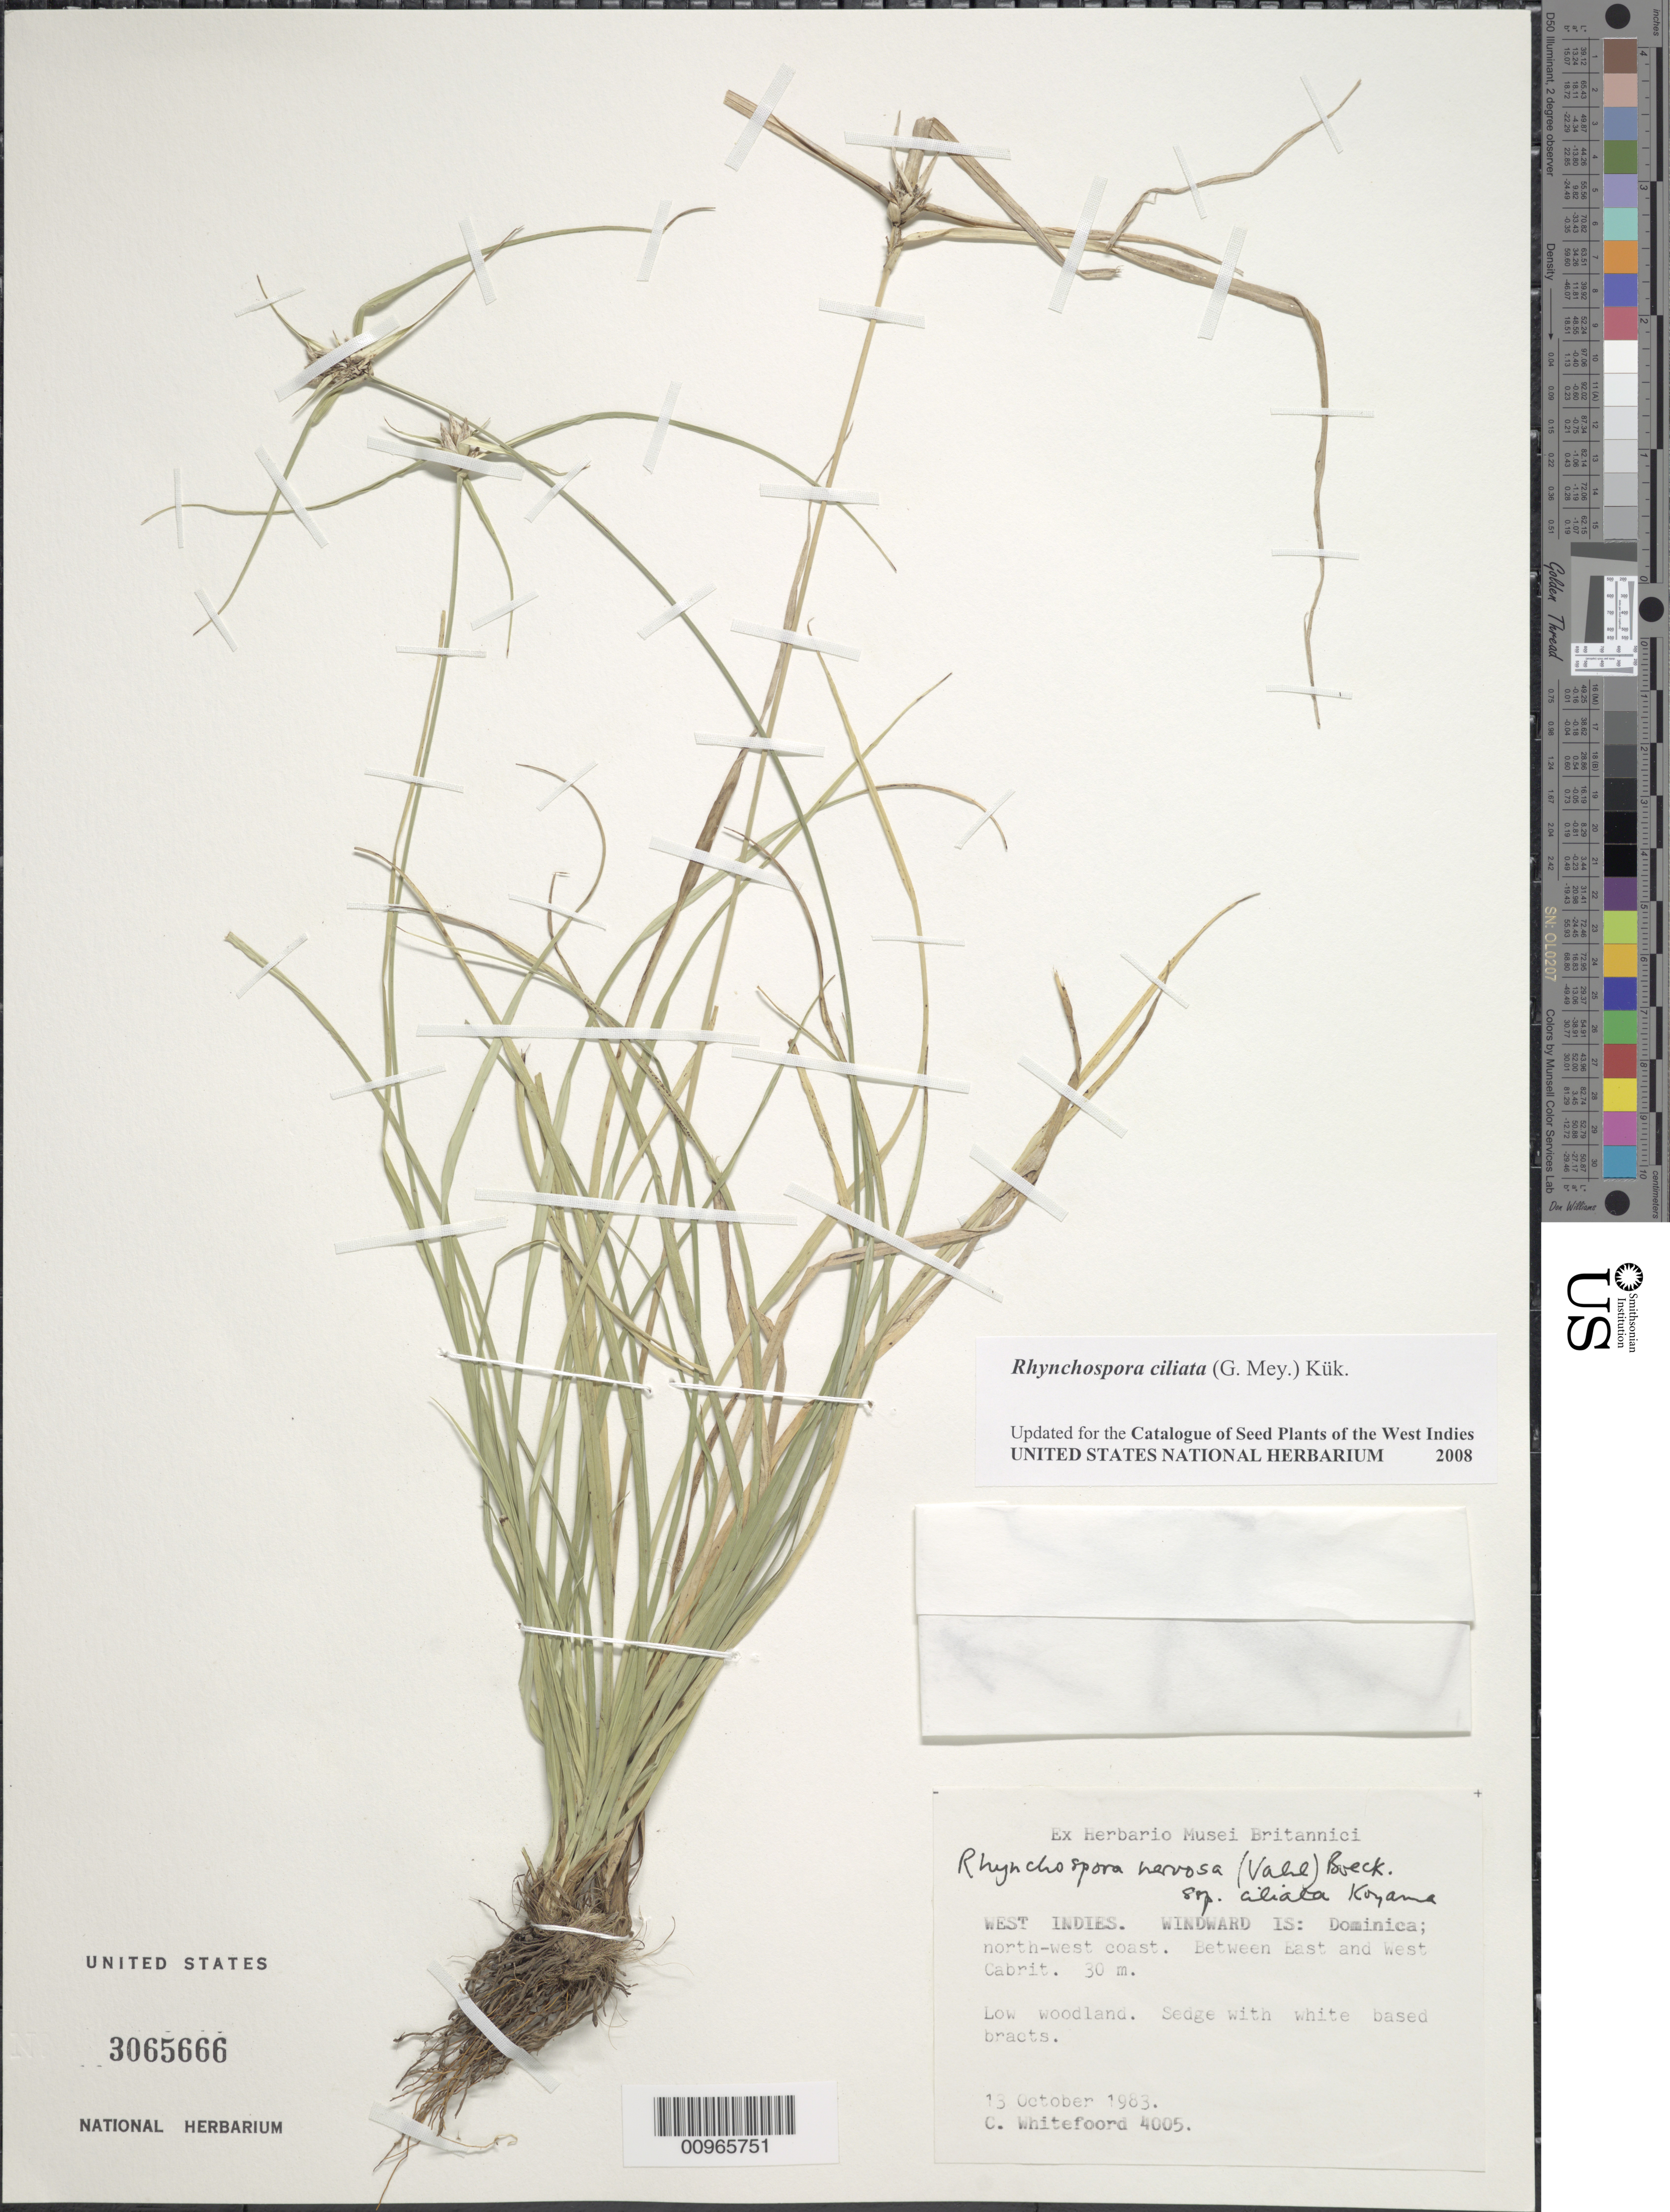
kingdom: Plantae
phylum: Tracheophyta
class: Liliopsida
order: Poales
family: Cyperaceae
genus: Rhynchospora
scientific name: Rhynchospora ciliata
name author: (G. Mey.) Kük.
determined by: Strong, M. T., (US), Smithsonian Institution - National Museum of Natural History (UNITED STATES)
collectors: C. Whitefoord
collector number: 4005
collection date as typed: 13 Oct 1983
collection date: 1983-10-13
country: Dominica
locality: North-west coast, woodland between East and West Cabrit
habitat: Low woodland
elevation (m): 30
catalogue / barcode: US 3065666